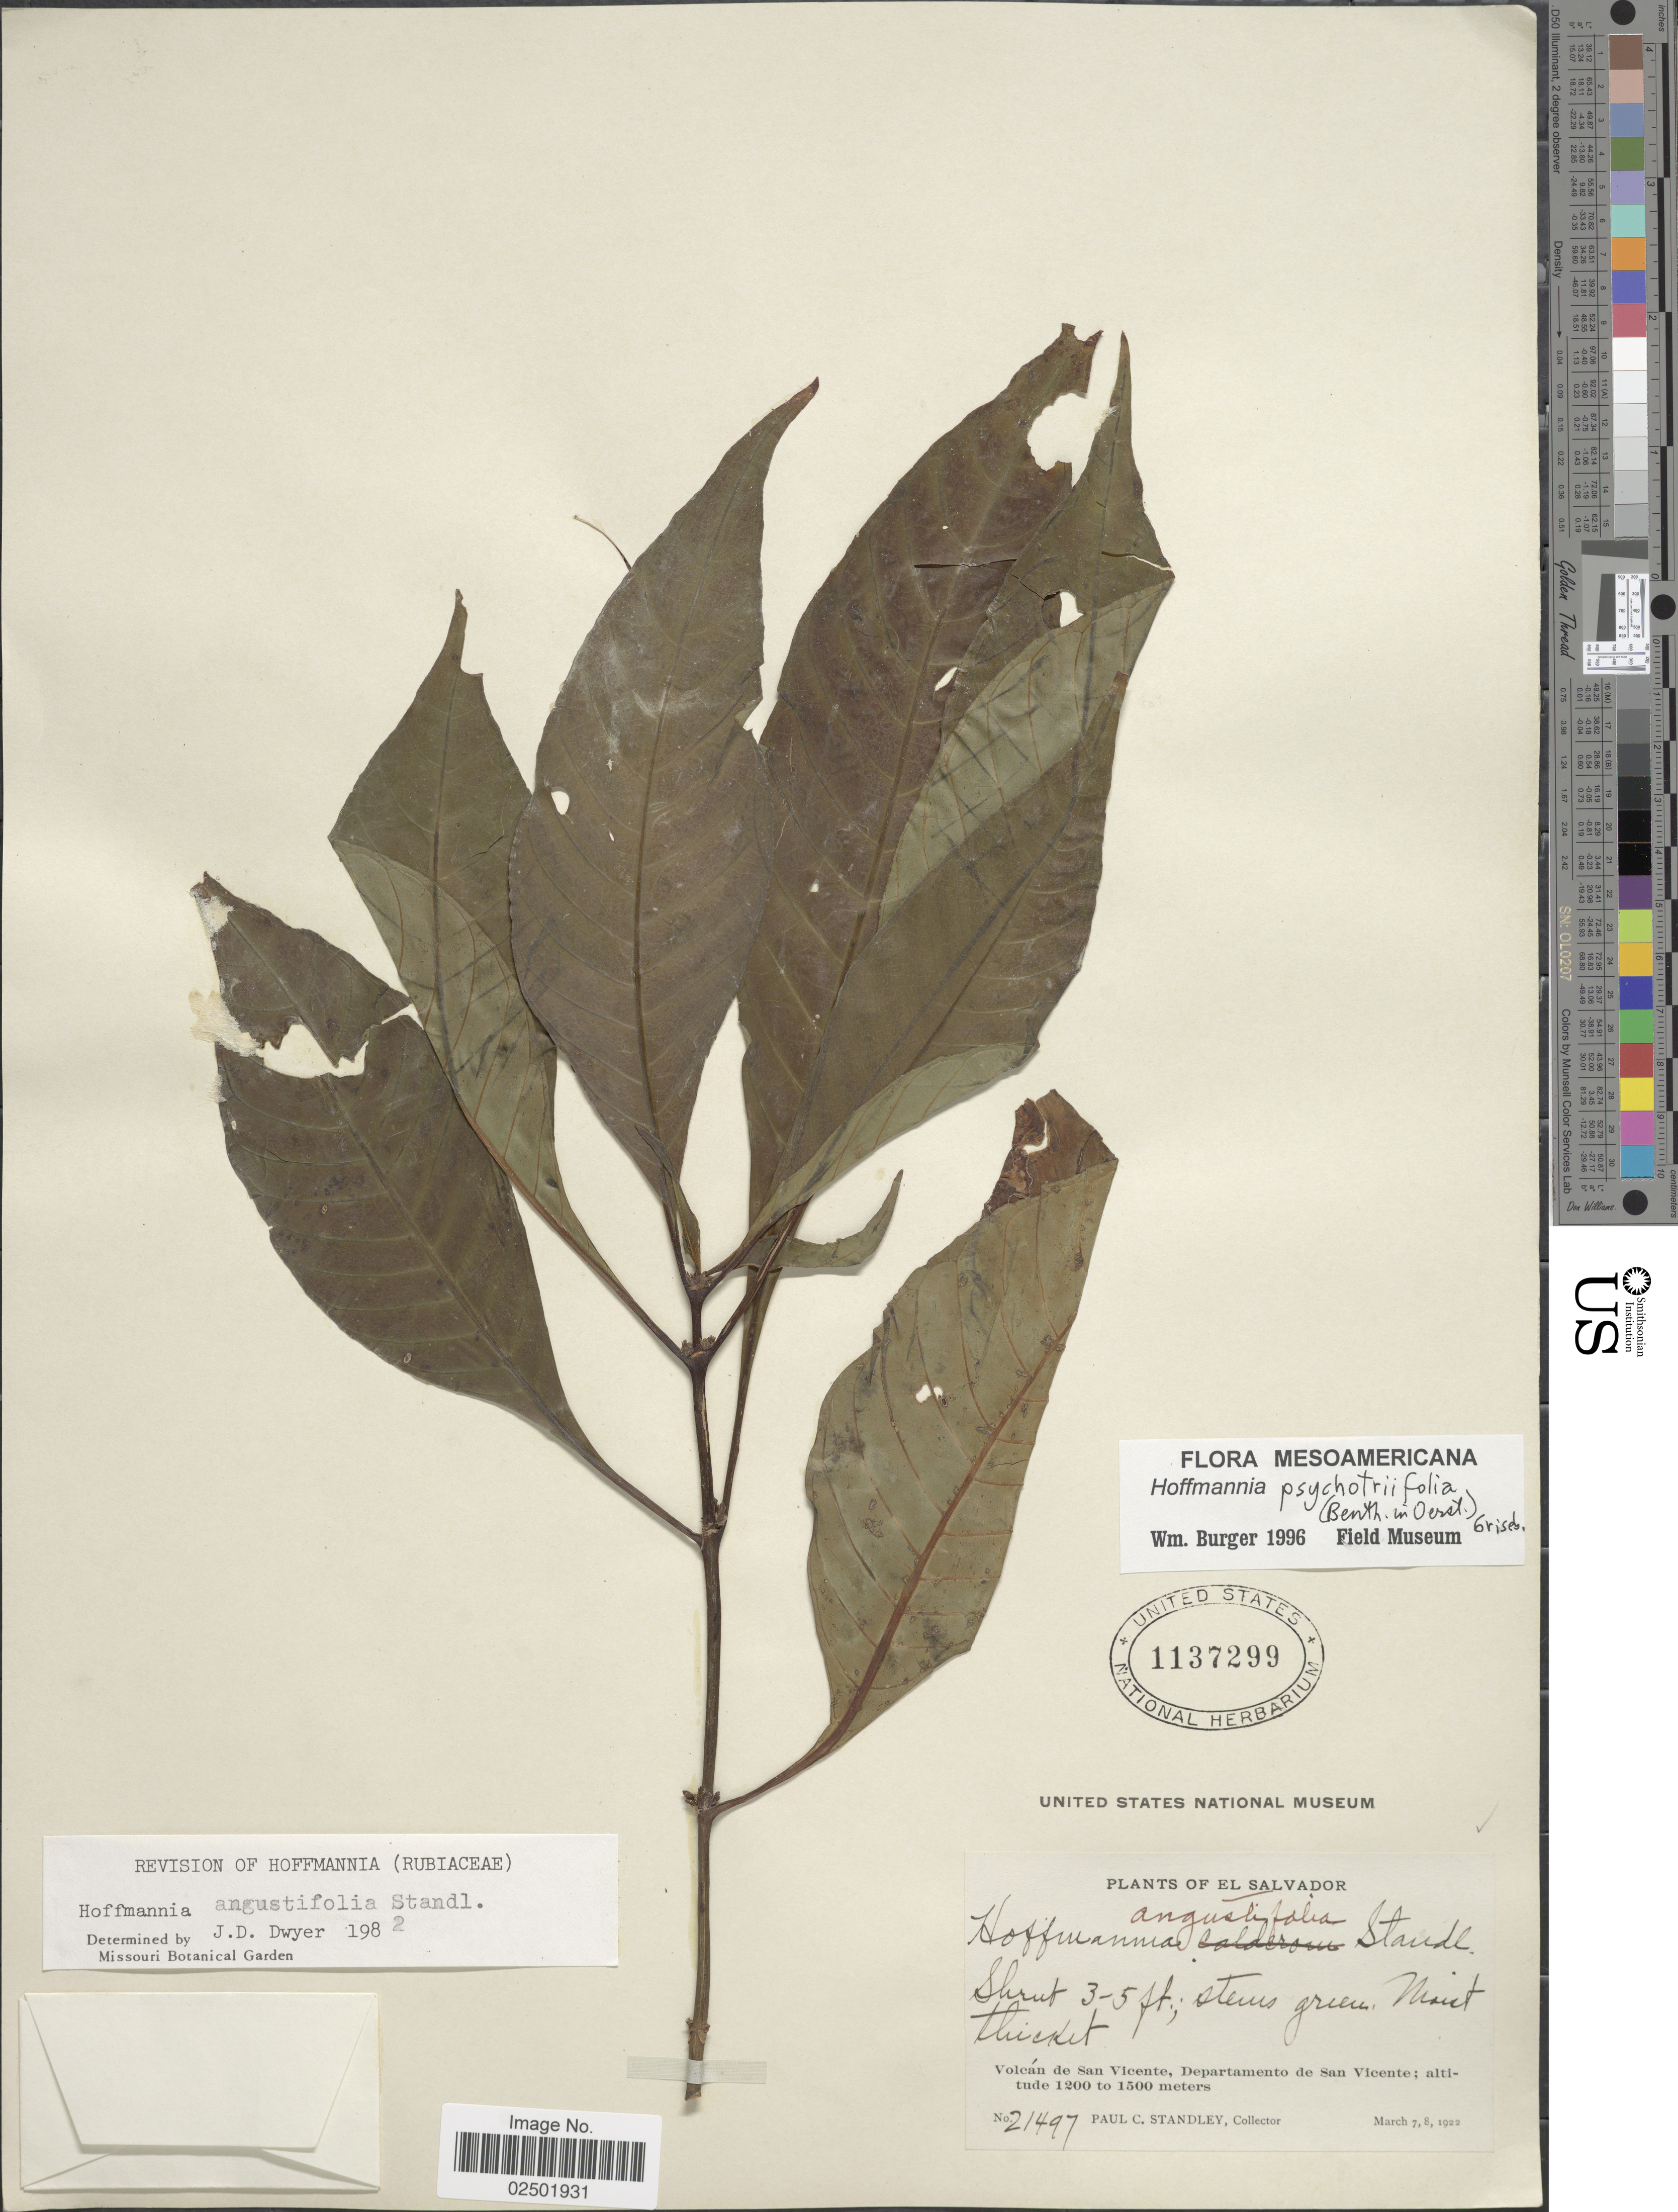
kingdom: Plantae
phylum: Tracheophyta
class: Magnoliopsida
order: Gentianales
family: Rubiaceae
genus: Hoffmannia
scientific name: Hoffmannia psychotriifolia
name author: (Benth.) Griseb.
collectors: P. C. Standley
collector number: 21497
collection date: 1922-03-07/1922-03-08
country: El Salvador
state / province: San Vincente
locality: Volcán de San Vicente,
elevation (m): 1200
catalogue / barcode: US 1137299